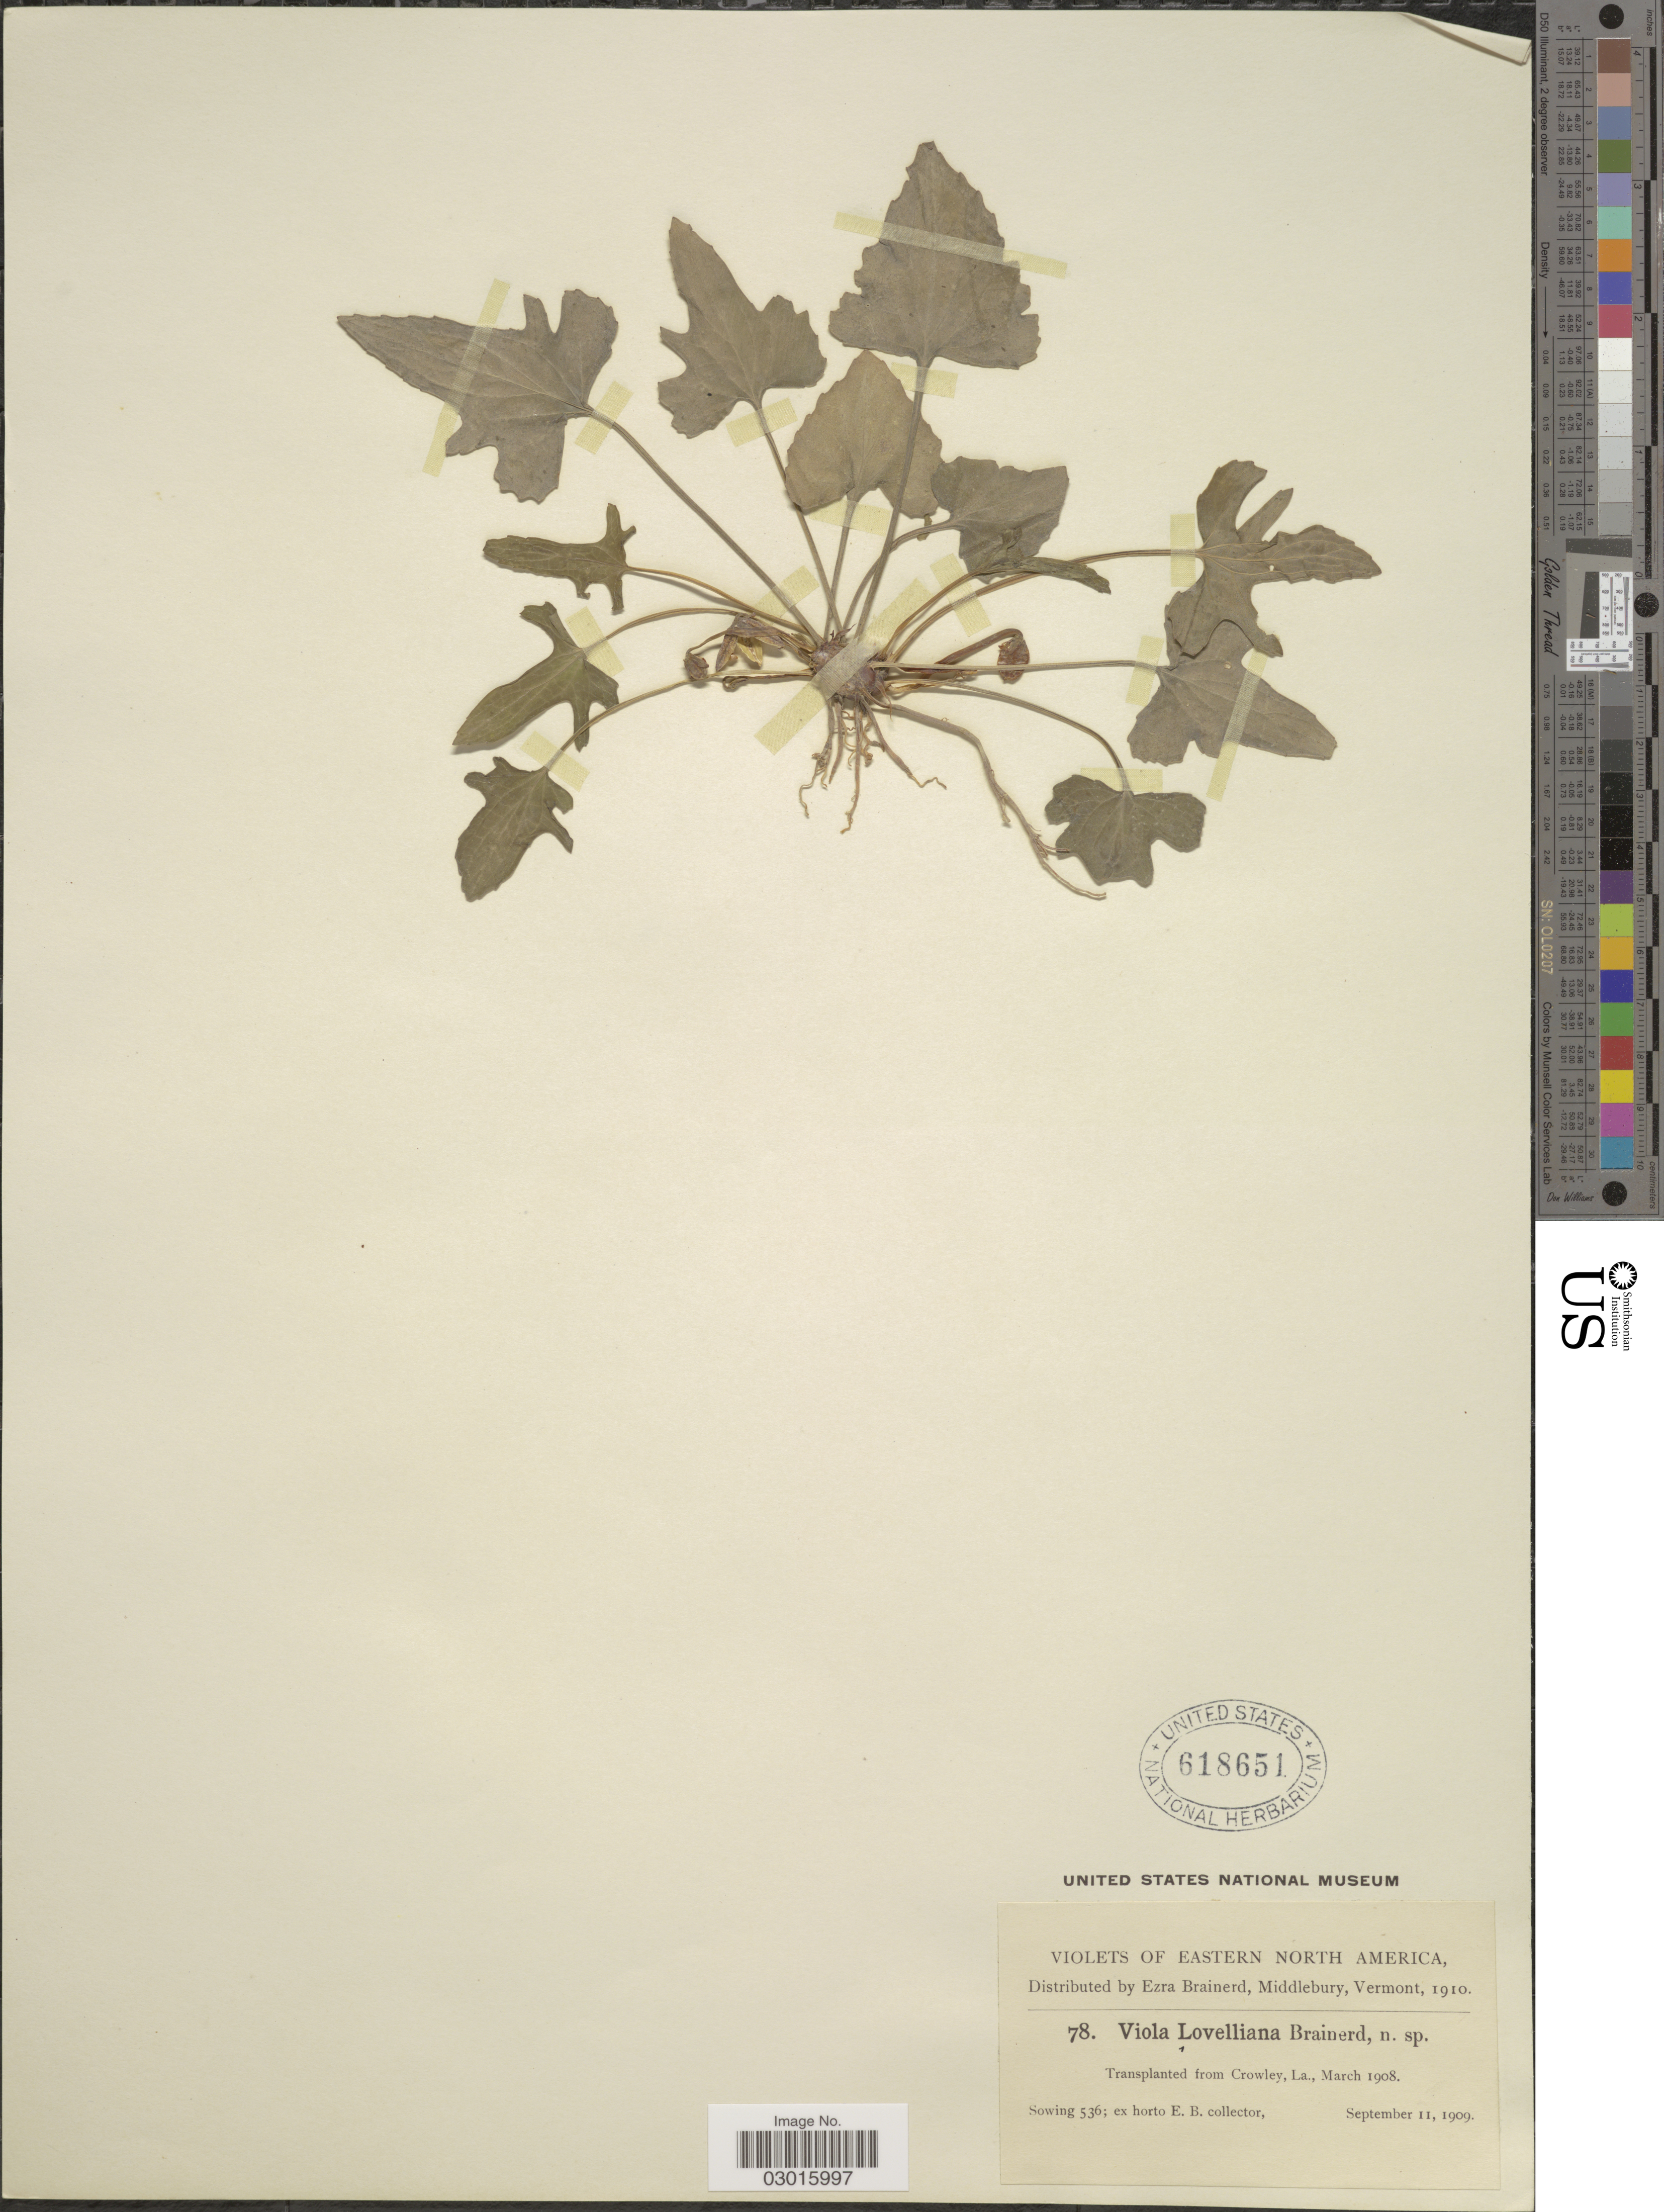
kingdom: Plantae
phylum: Tracheophyta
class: Magnoliopsida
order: Malpighiales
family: Violaceae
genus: Viola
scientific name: Viola lovelliana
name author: Brainerd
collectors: ex herb. Ezra Brainerd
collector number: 78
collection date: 1909-09-11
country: United States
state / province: Louisiana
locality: Eastern North America. Transplanted from Crowley, La.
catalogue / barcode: US 618651